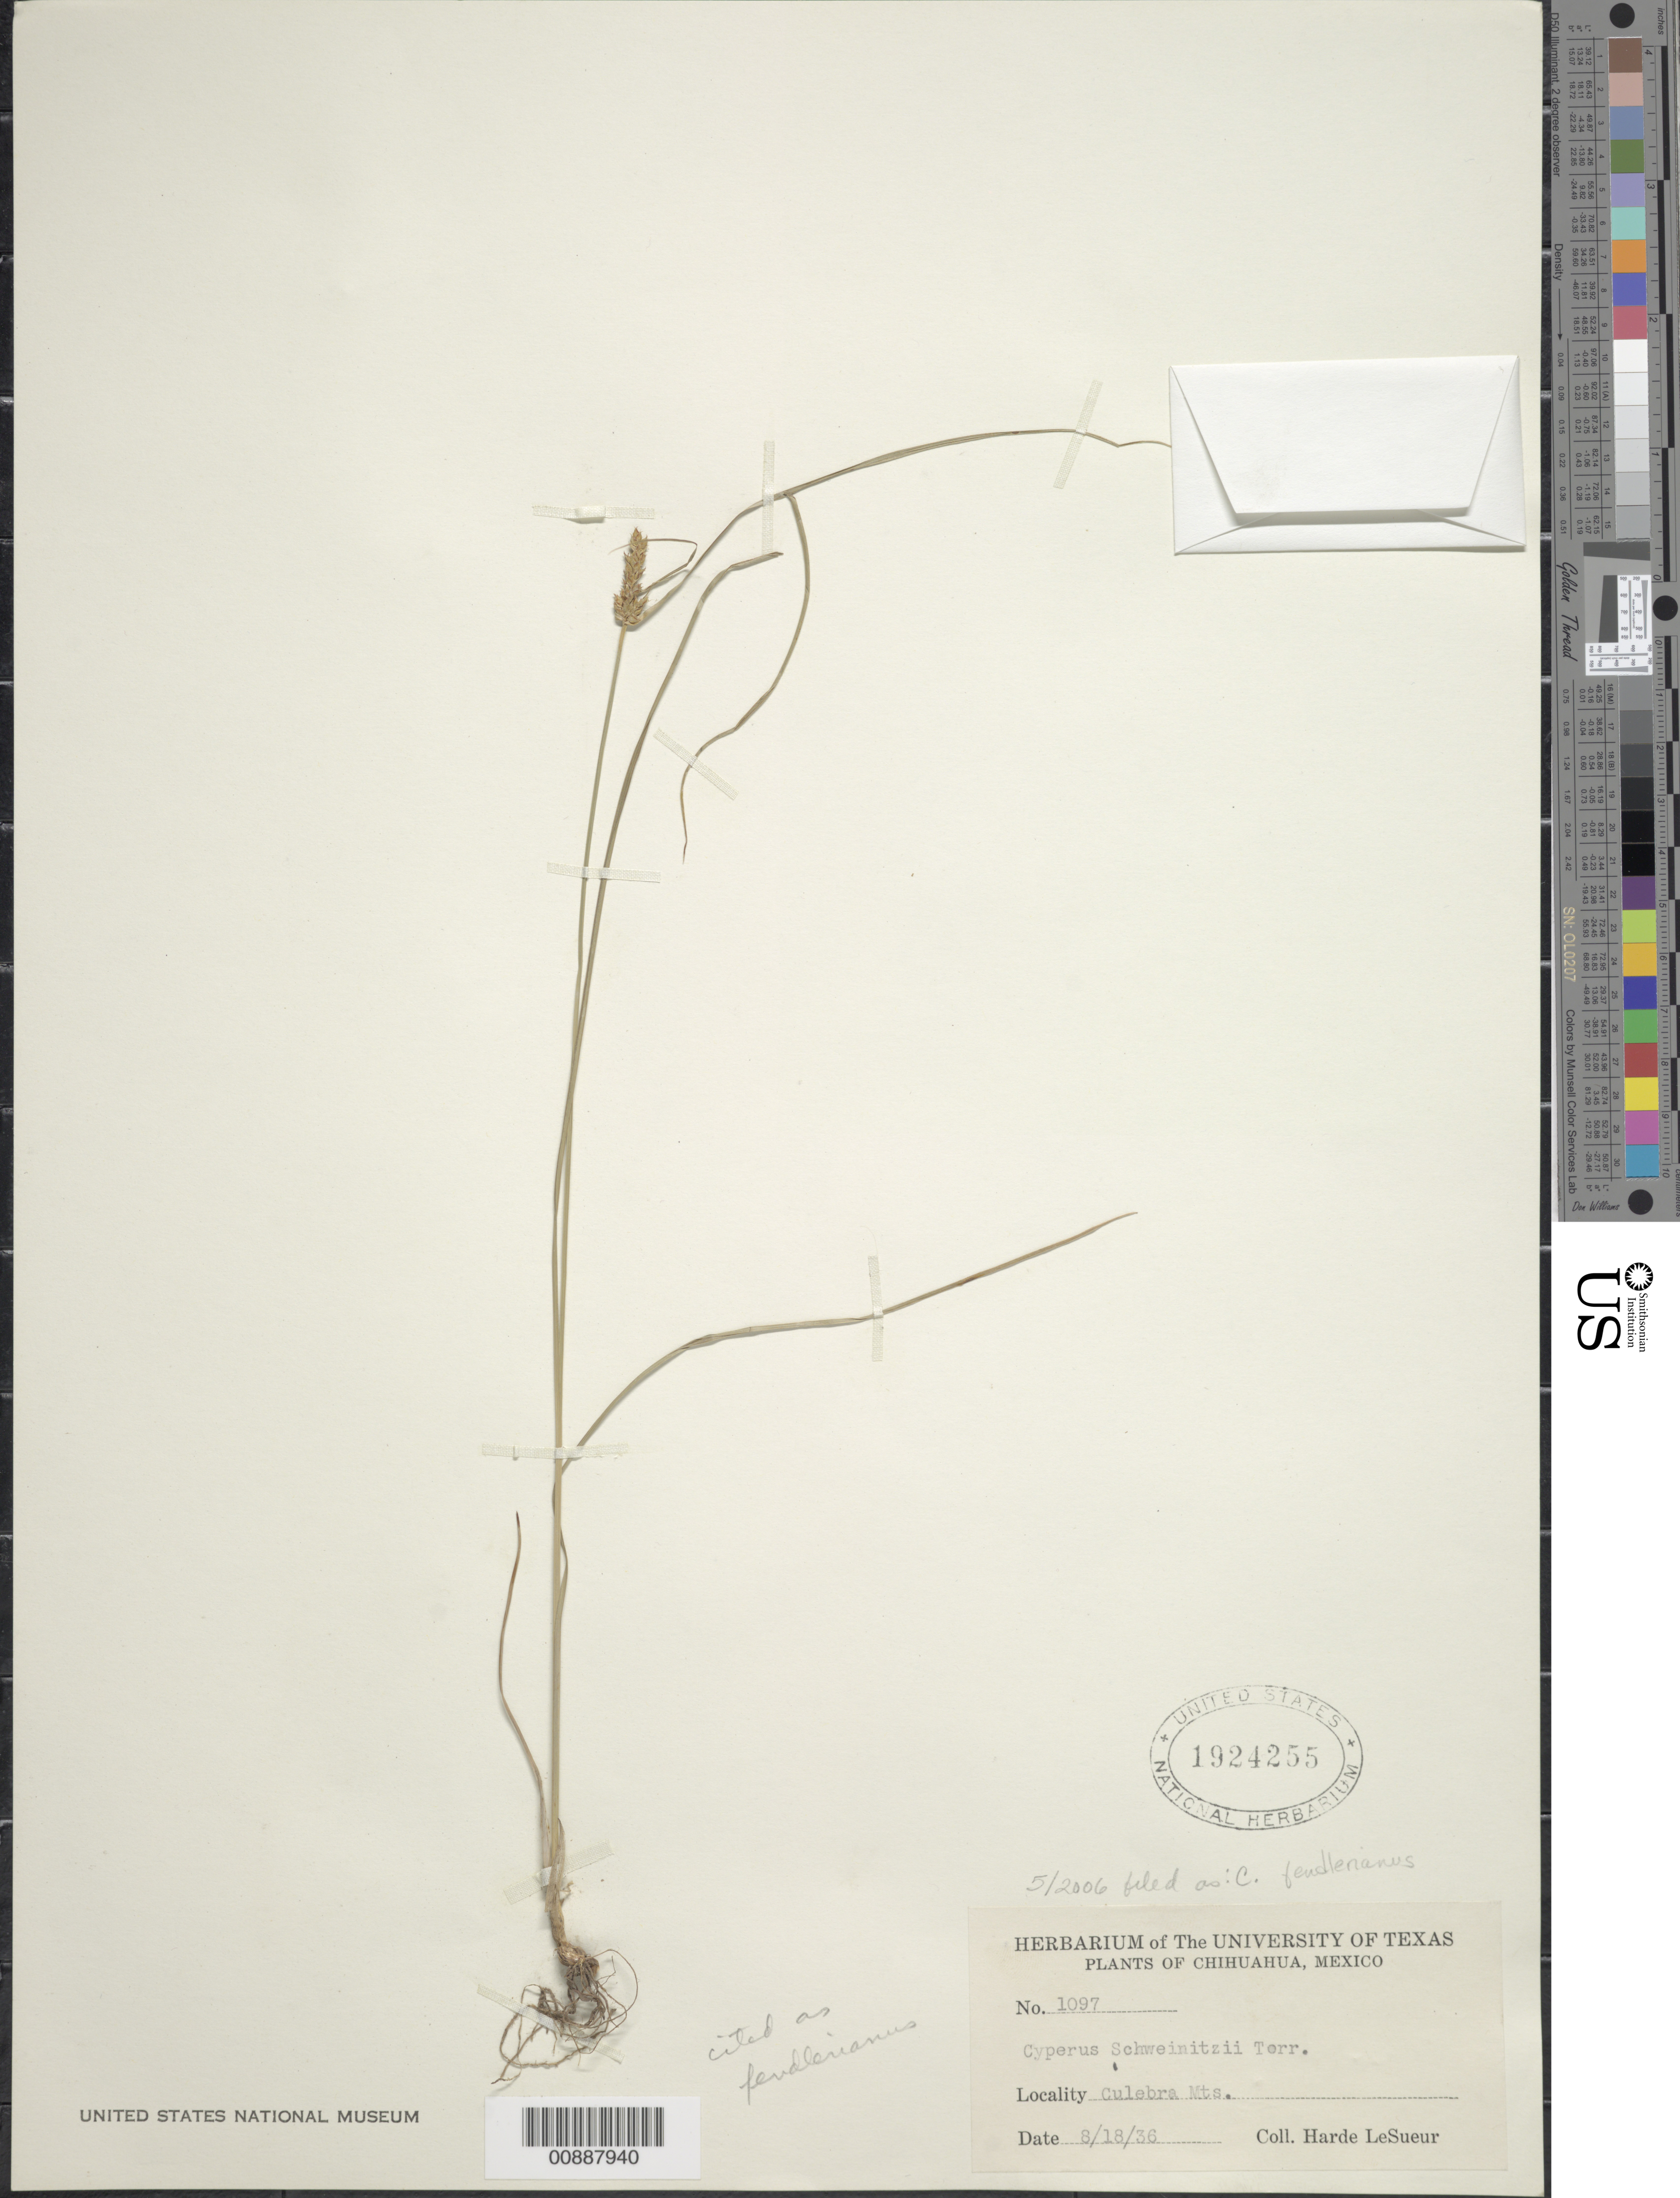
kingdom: Plantae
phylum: Tracheophyta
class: Liliopsida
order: Poales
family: Cyperaceae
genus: Cyperus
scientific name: Cyperus fendlerianus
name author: Boeckeler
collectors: D. H. LeSueur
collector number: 1097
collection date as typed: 18 Aug 1936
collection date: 1936-08-18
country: Mexico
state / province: Chihuahua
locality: Culebra Mts., Chihuahua.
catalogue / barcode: US 1924255